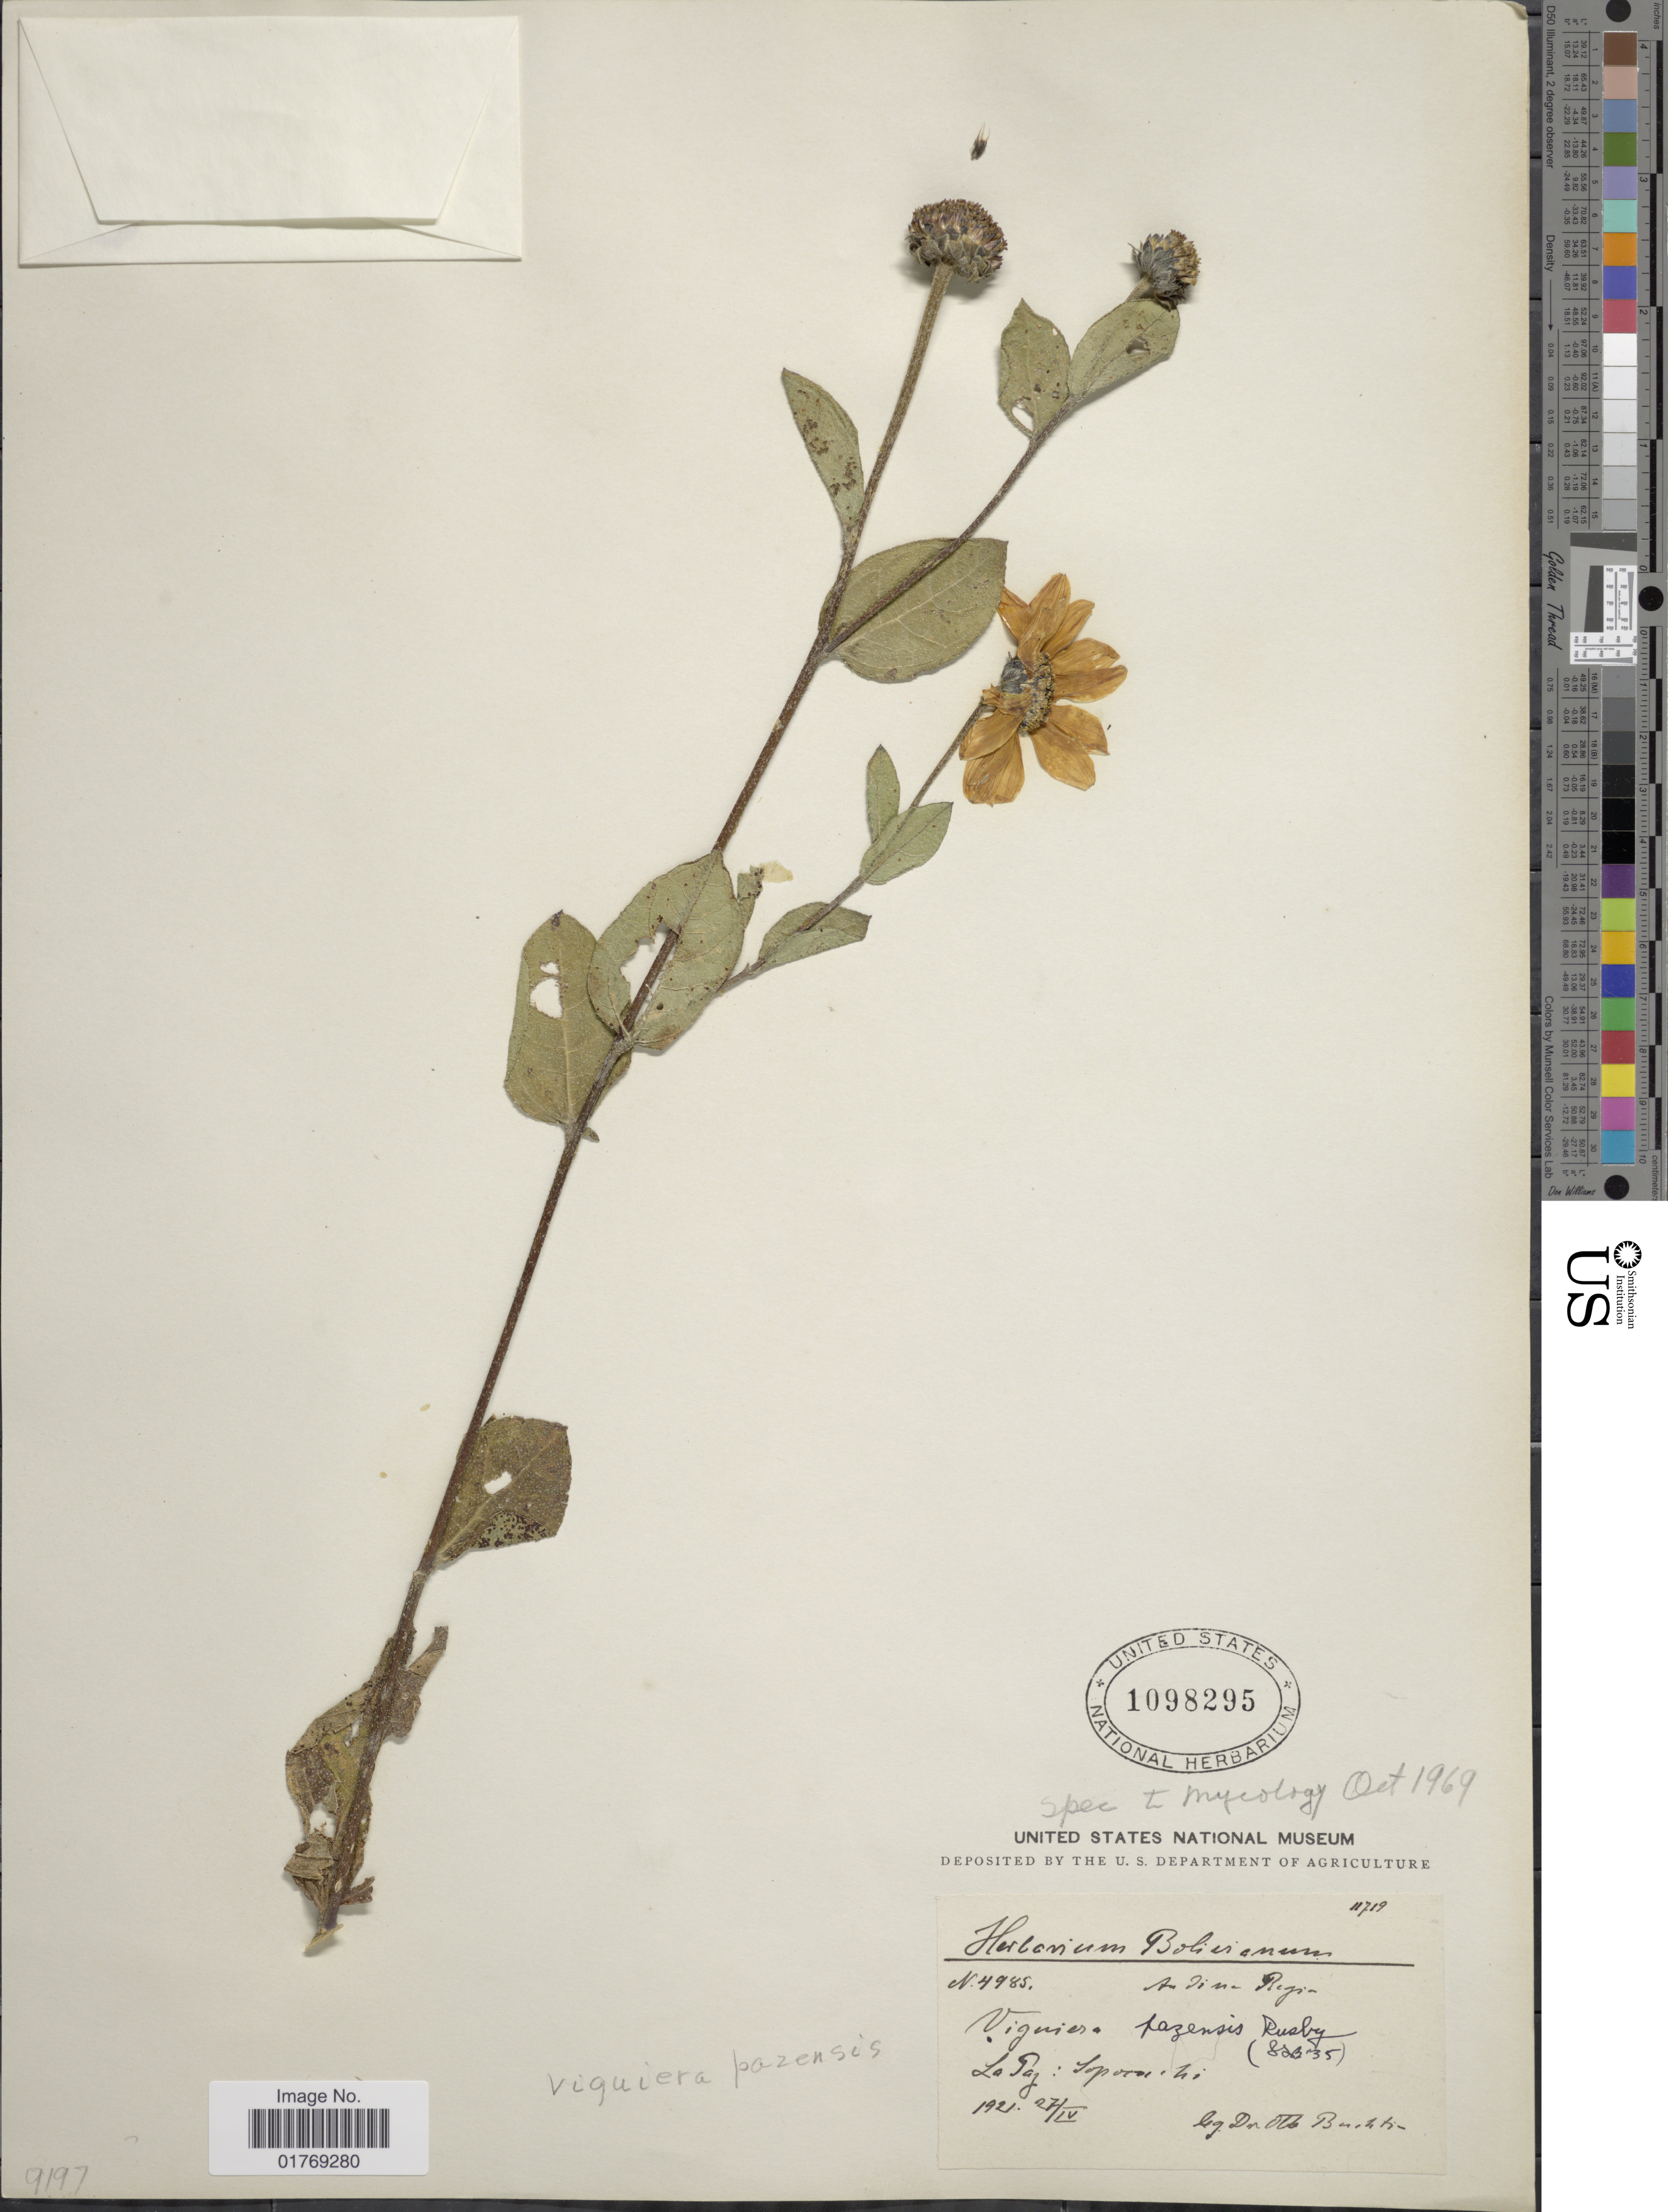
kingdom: Plantae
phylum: Tracheophyta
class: Magnoliopsida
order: Asterales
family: Asteraceae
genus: Viguiera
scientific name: Viguiera sp.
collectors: O. Buchtien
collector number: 4719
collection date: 1921-04-27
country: Bolivia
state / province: La Paz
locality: La Paz: Sopocachi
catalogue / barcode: US 1098295